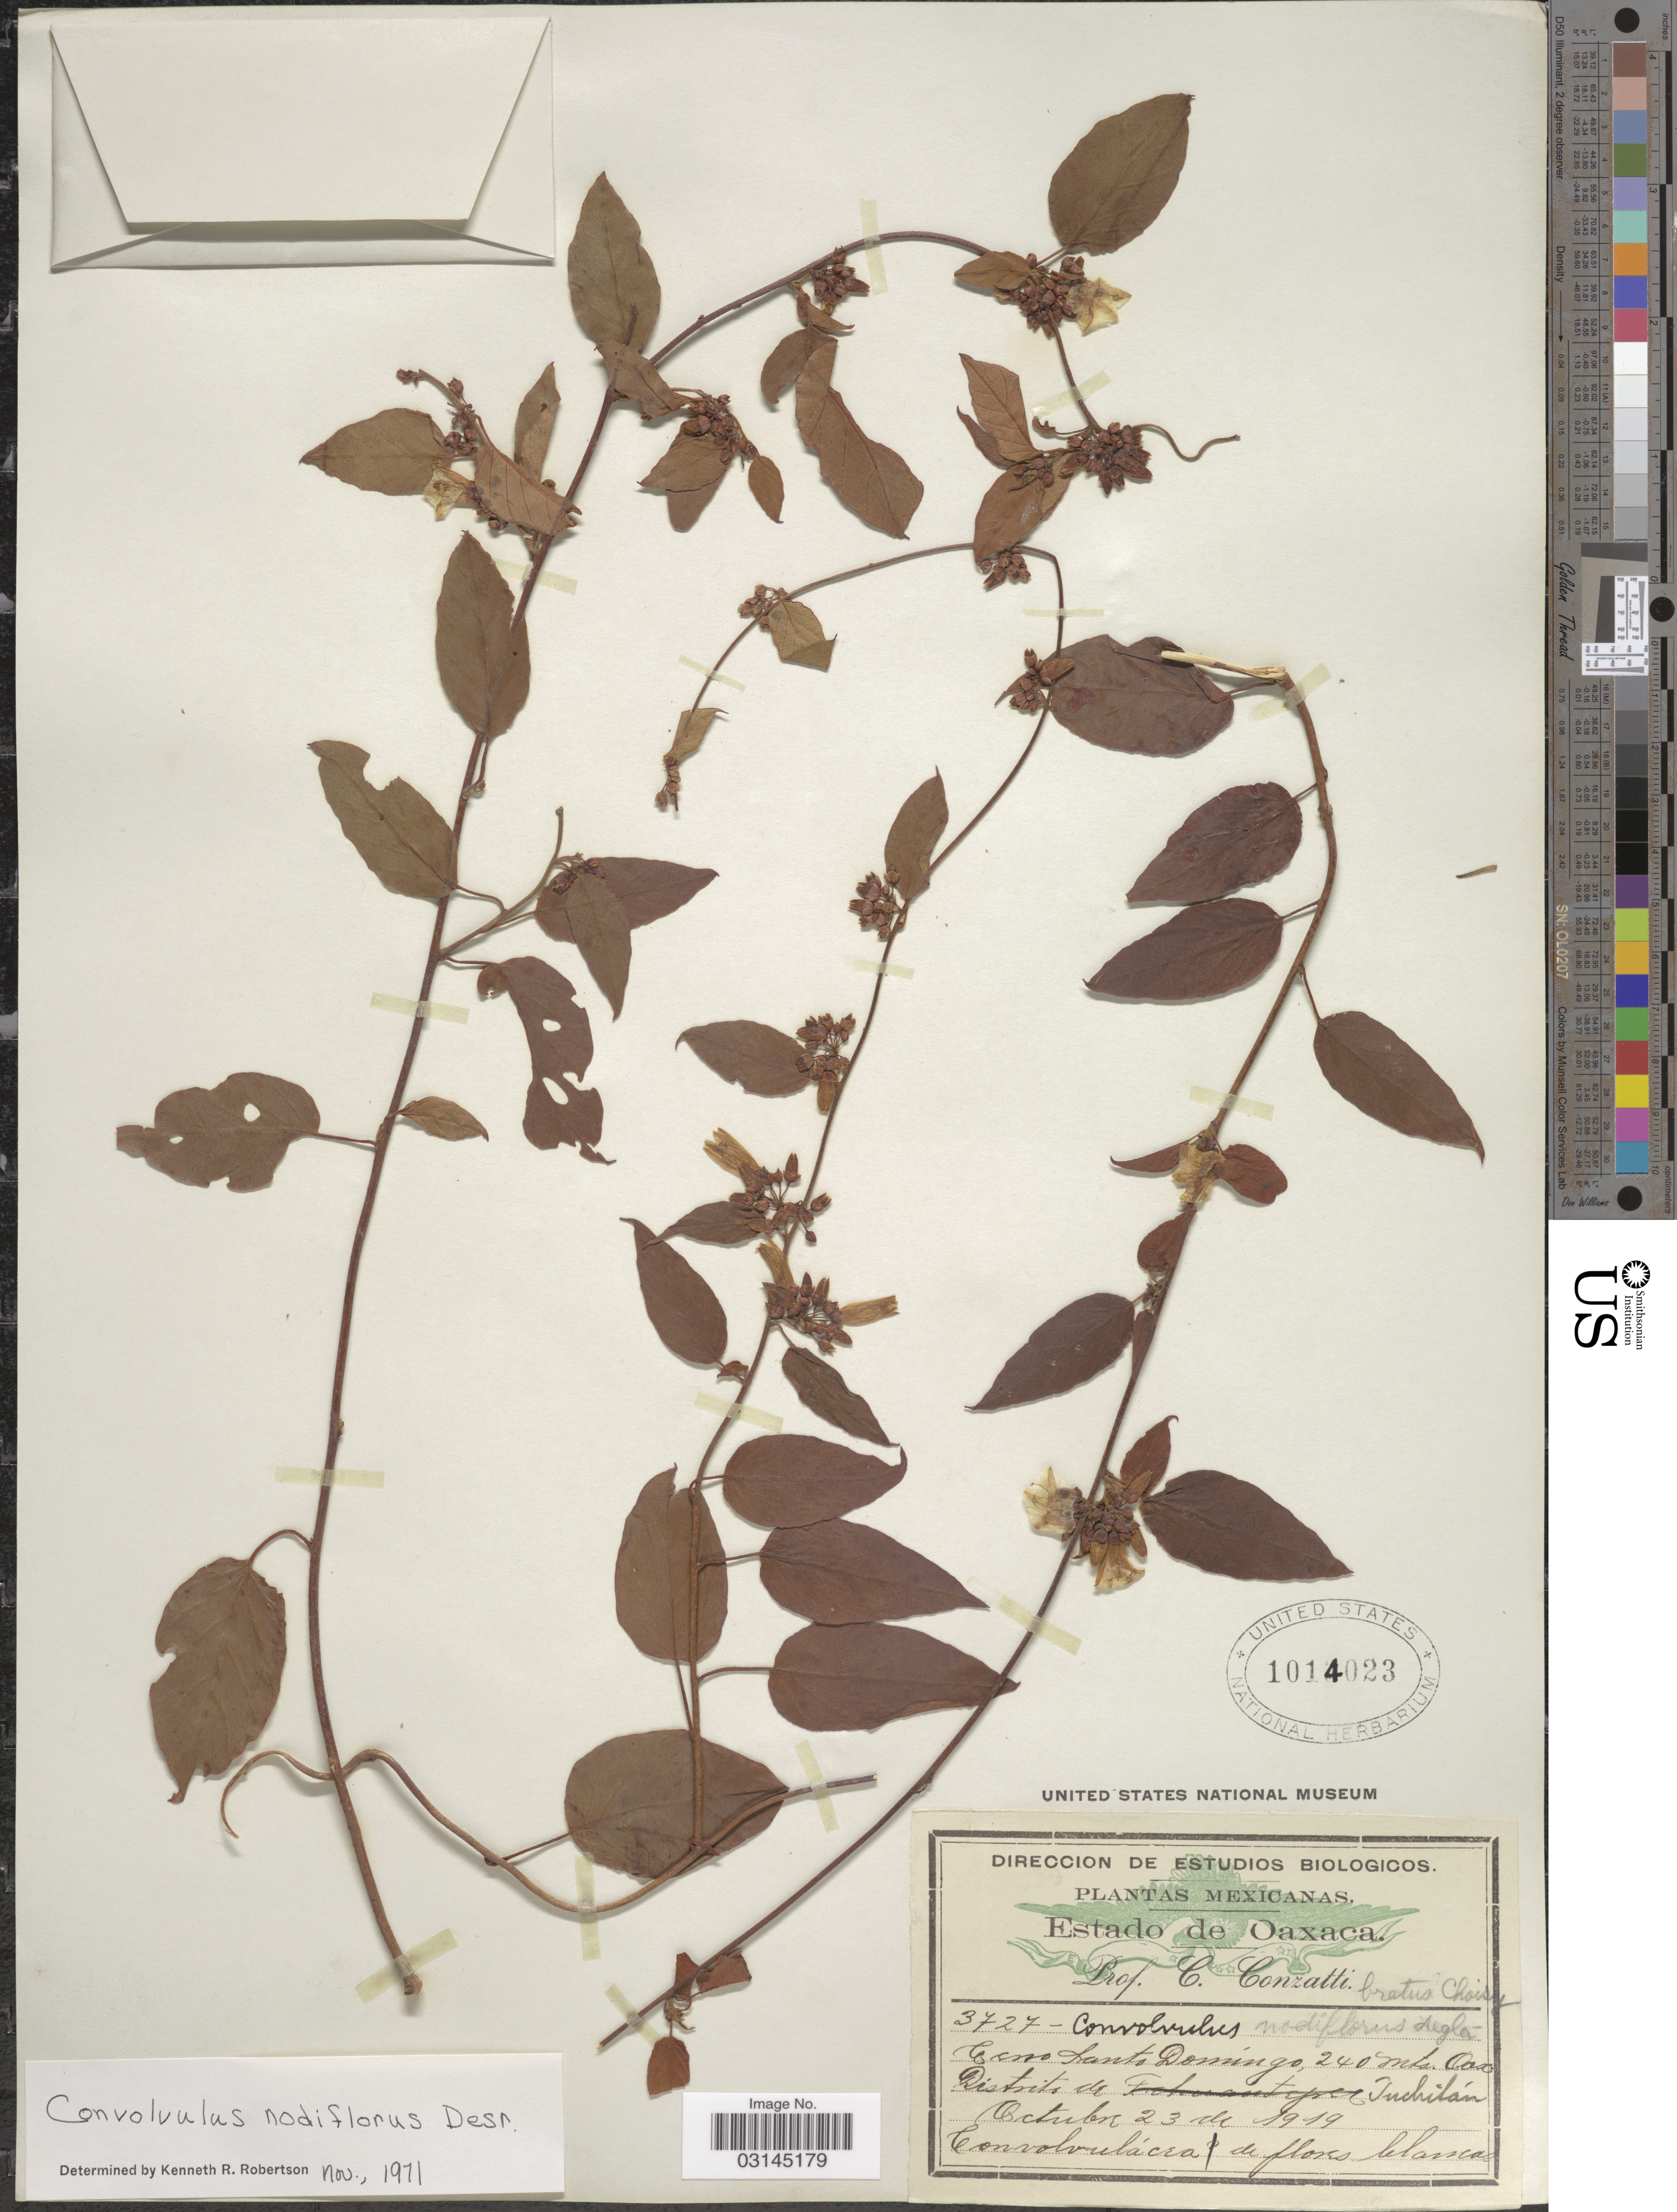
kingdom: Plantae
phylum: Tracheophyta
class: Magnoliopsida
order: Solanales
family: Convolvulaceae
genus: Convolvulus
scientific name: Convolvulus nodiflorus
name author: Desr.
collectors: C. Conzatti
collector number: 3727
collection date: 1919-10-23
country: Mexico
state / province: Oaxaca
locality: Cerro Santo Domingo, Distrits de Juchilán.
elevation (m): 240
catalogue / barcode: US 1014023